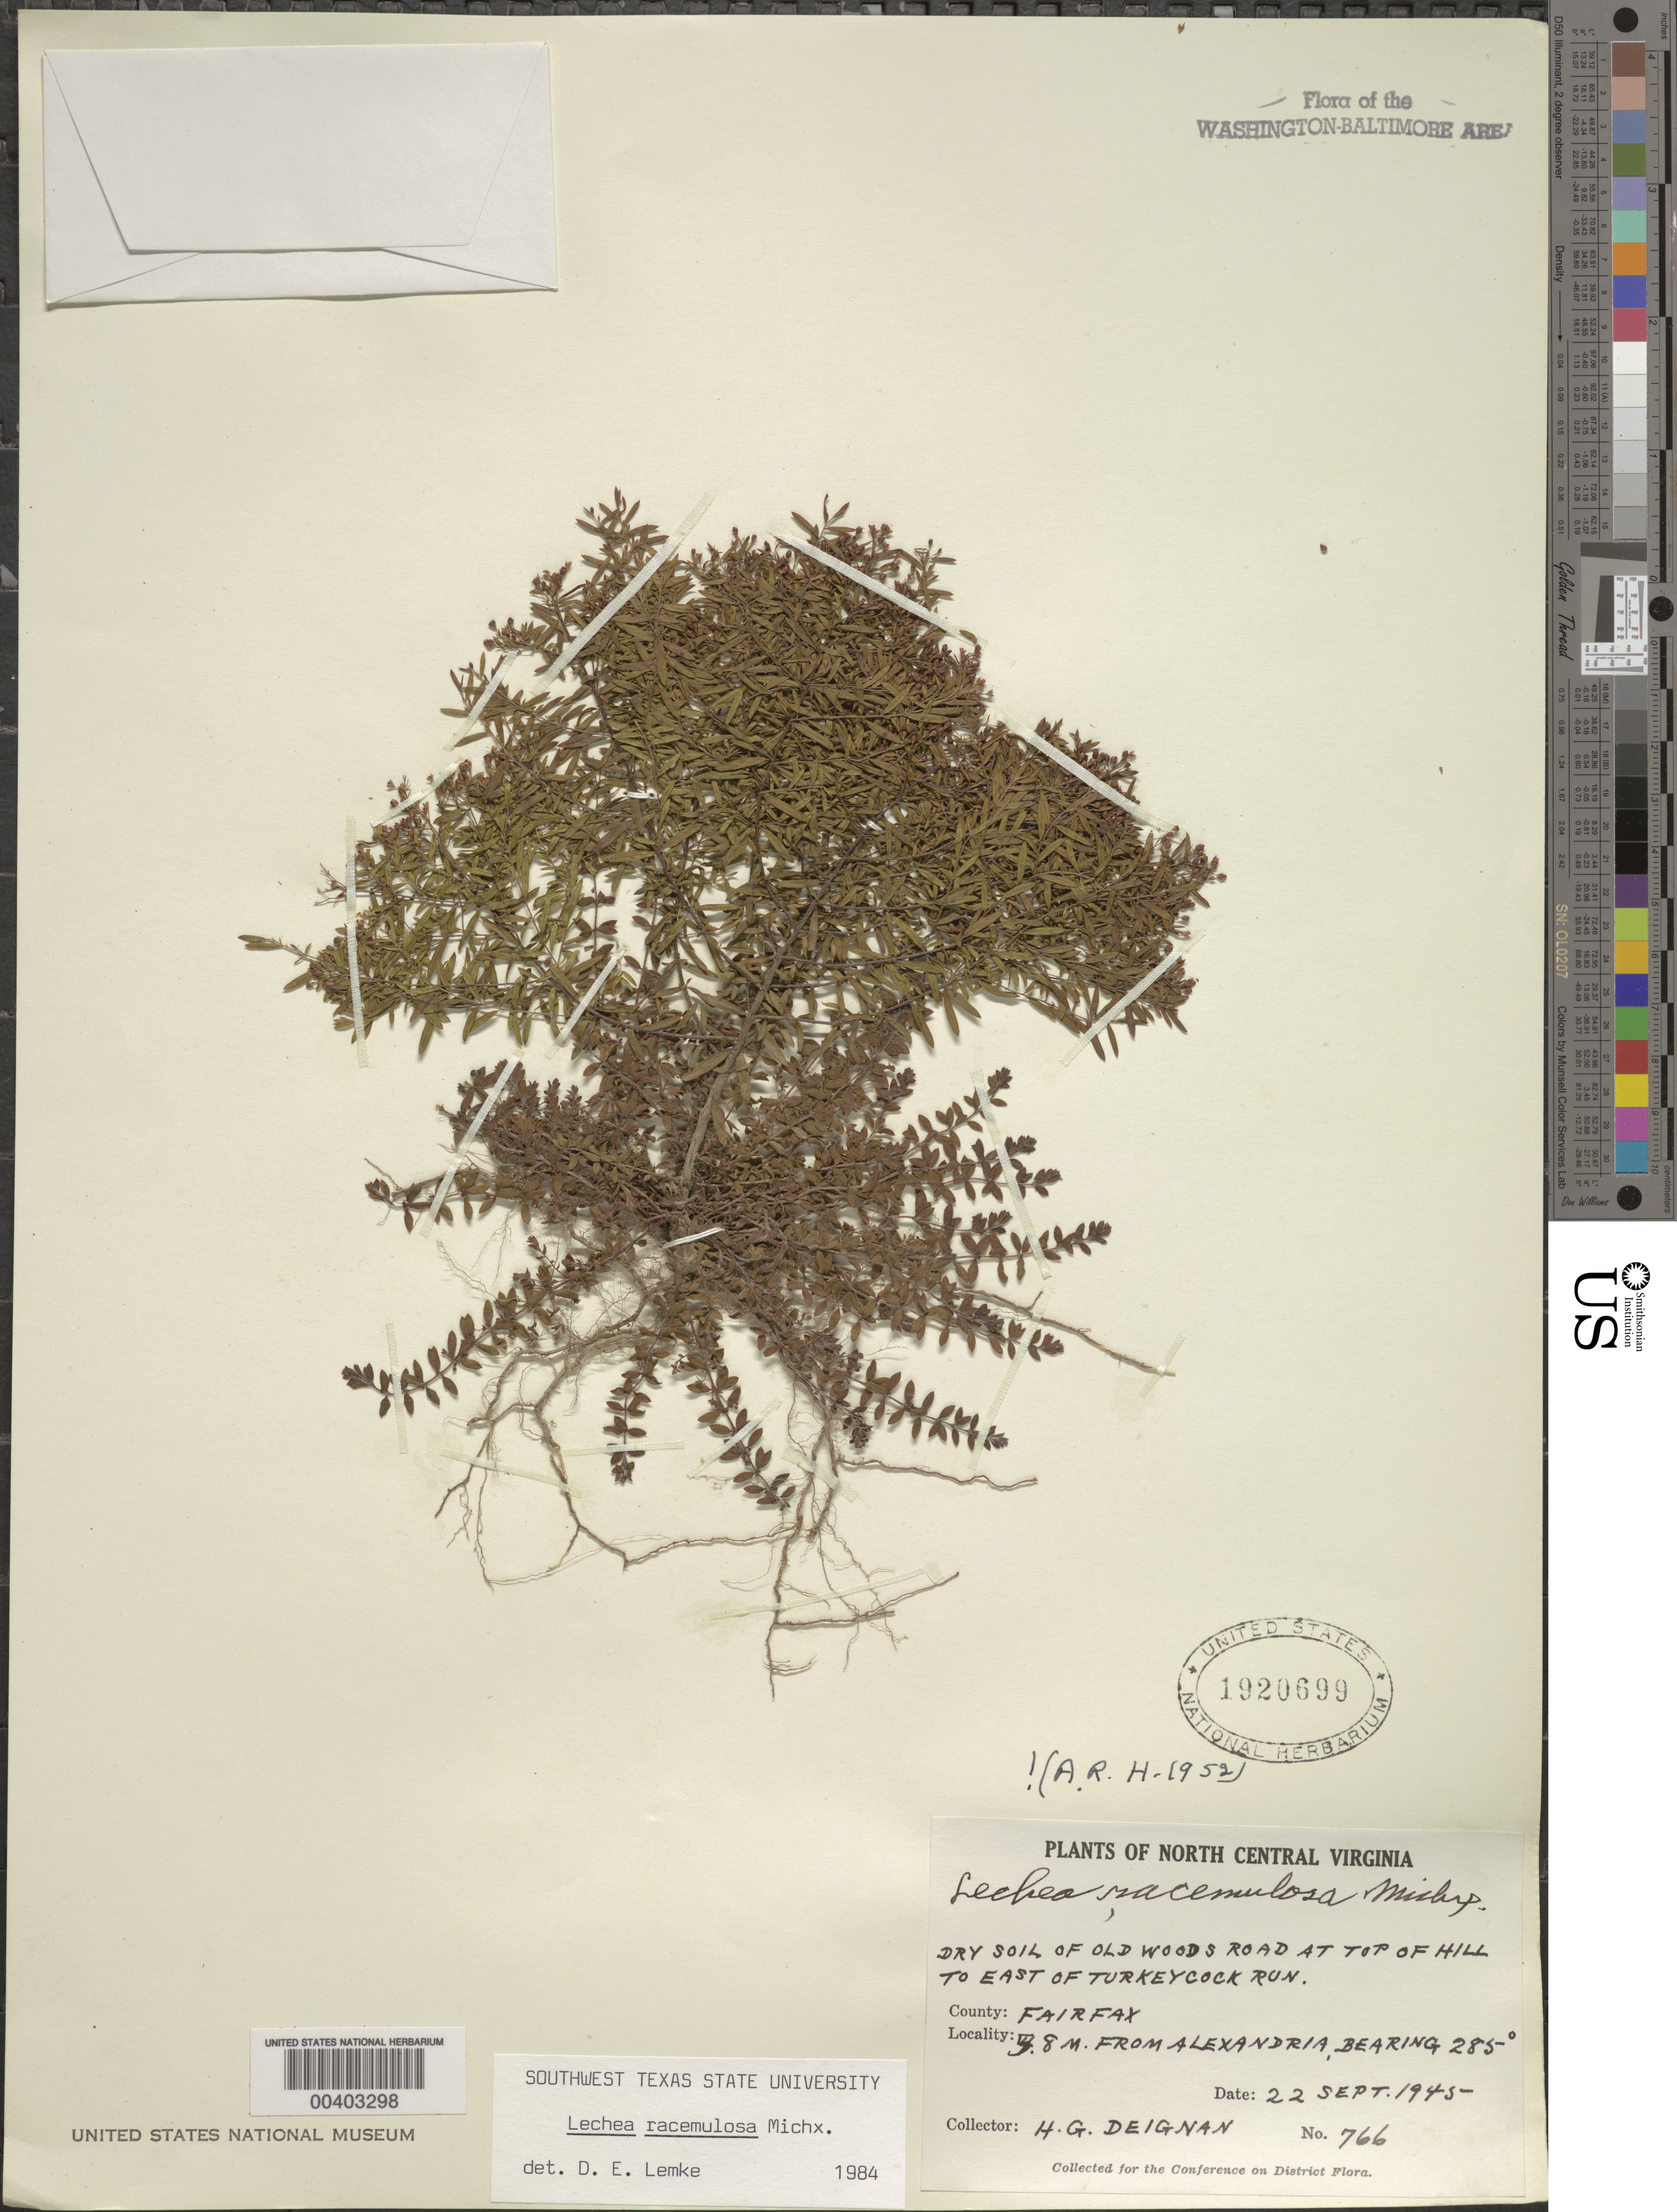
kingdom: Plantae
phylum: Tracheophyta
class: Magnoliopsida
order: Malvales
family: Cistaceae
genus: Lechea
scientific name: Lechea racemulosa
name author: Michx.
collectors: H. Deignan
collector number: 766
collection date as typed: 22 Sep 1945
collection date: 1945-09-22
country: United States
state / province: Virginia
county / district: Fairfax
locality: East of Turkeycock Run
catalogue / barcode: US 1920699